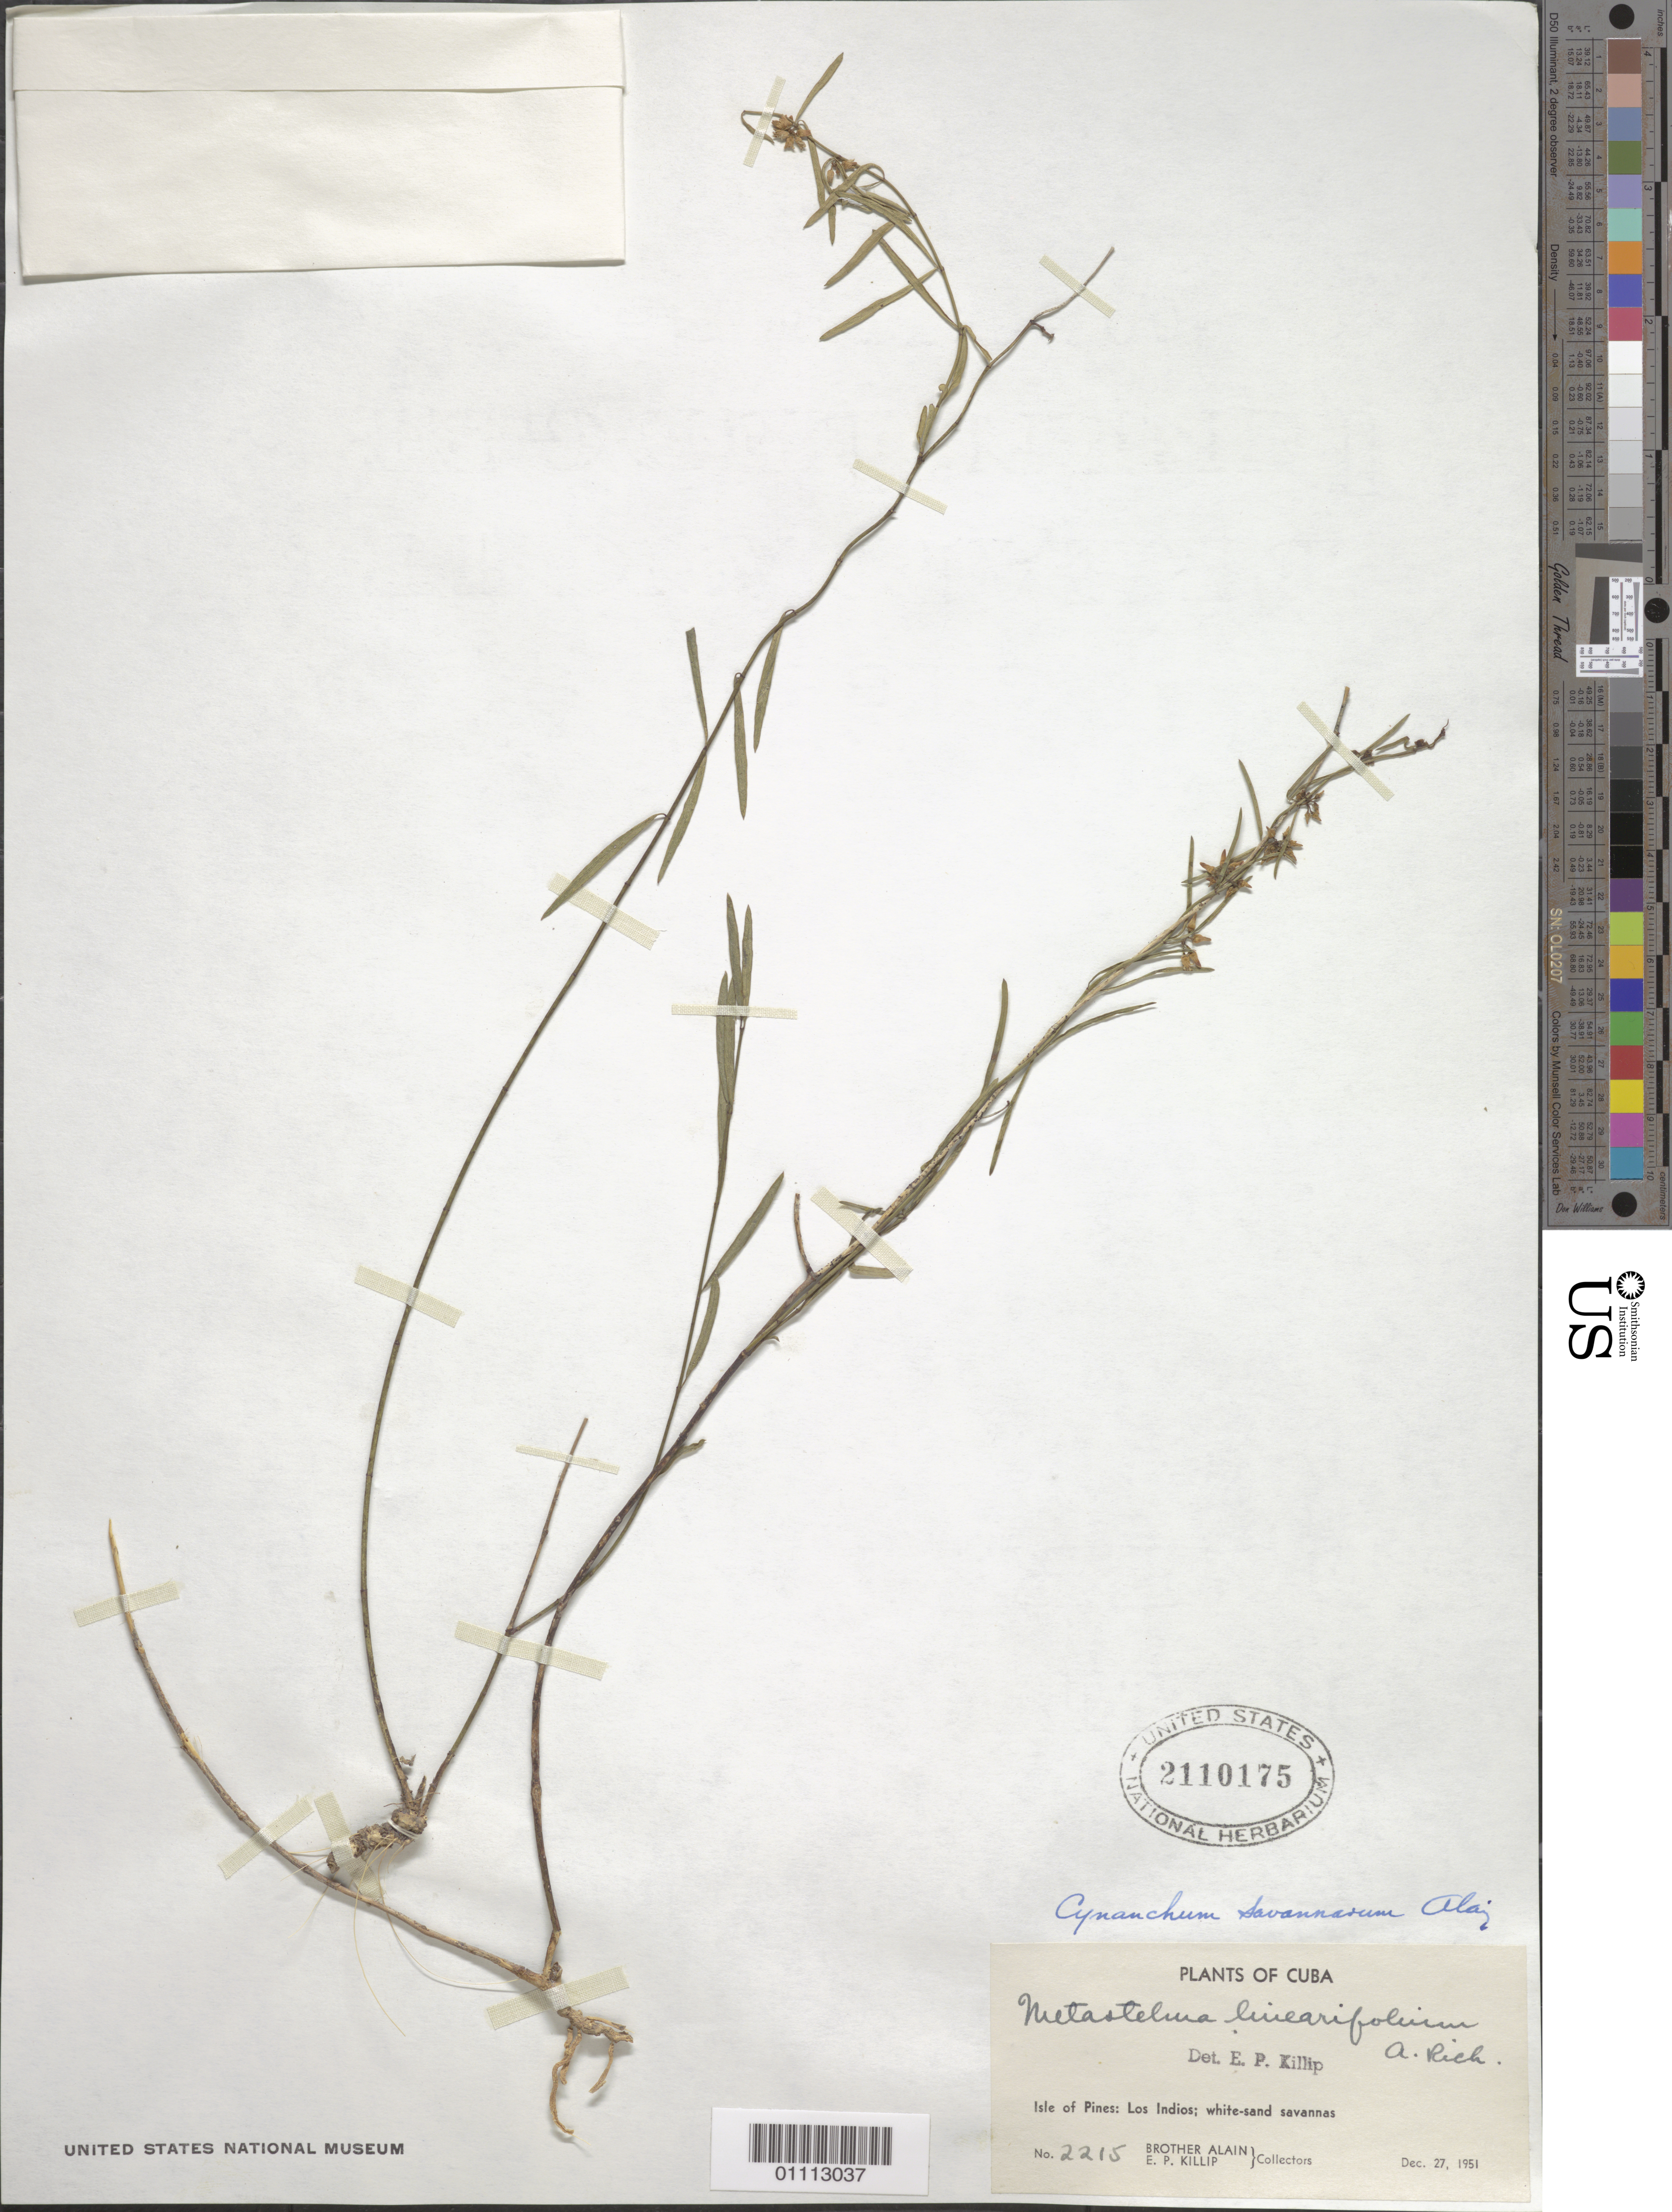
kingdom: Plantae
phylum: Tracheophyta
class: Magnoliopsida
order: Gentianales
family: Apocynaceae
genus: Cynanchum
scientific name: Cynanchum savannarum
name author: Alain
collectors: A. H. Liogier & E. P. Killip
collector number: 2215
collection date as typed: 27 Dec 1951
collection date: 1951-12-27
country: Cuba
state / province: Isla de La Juventud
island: Isla de la Juventud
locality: Los Indios; white-sand savannas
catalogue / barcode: US 2110175